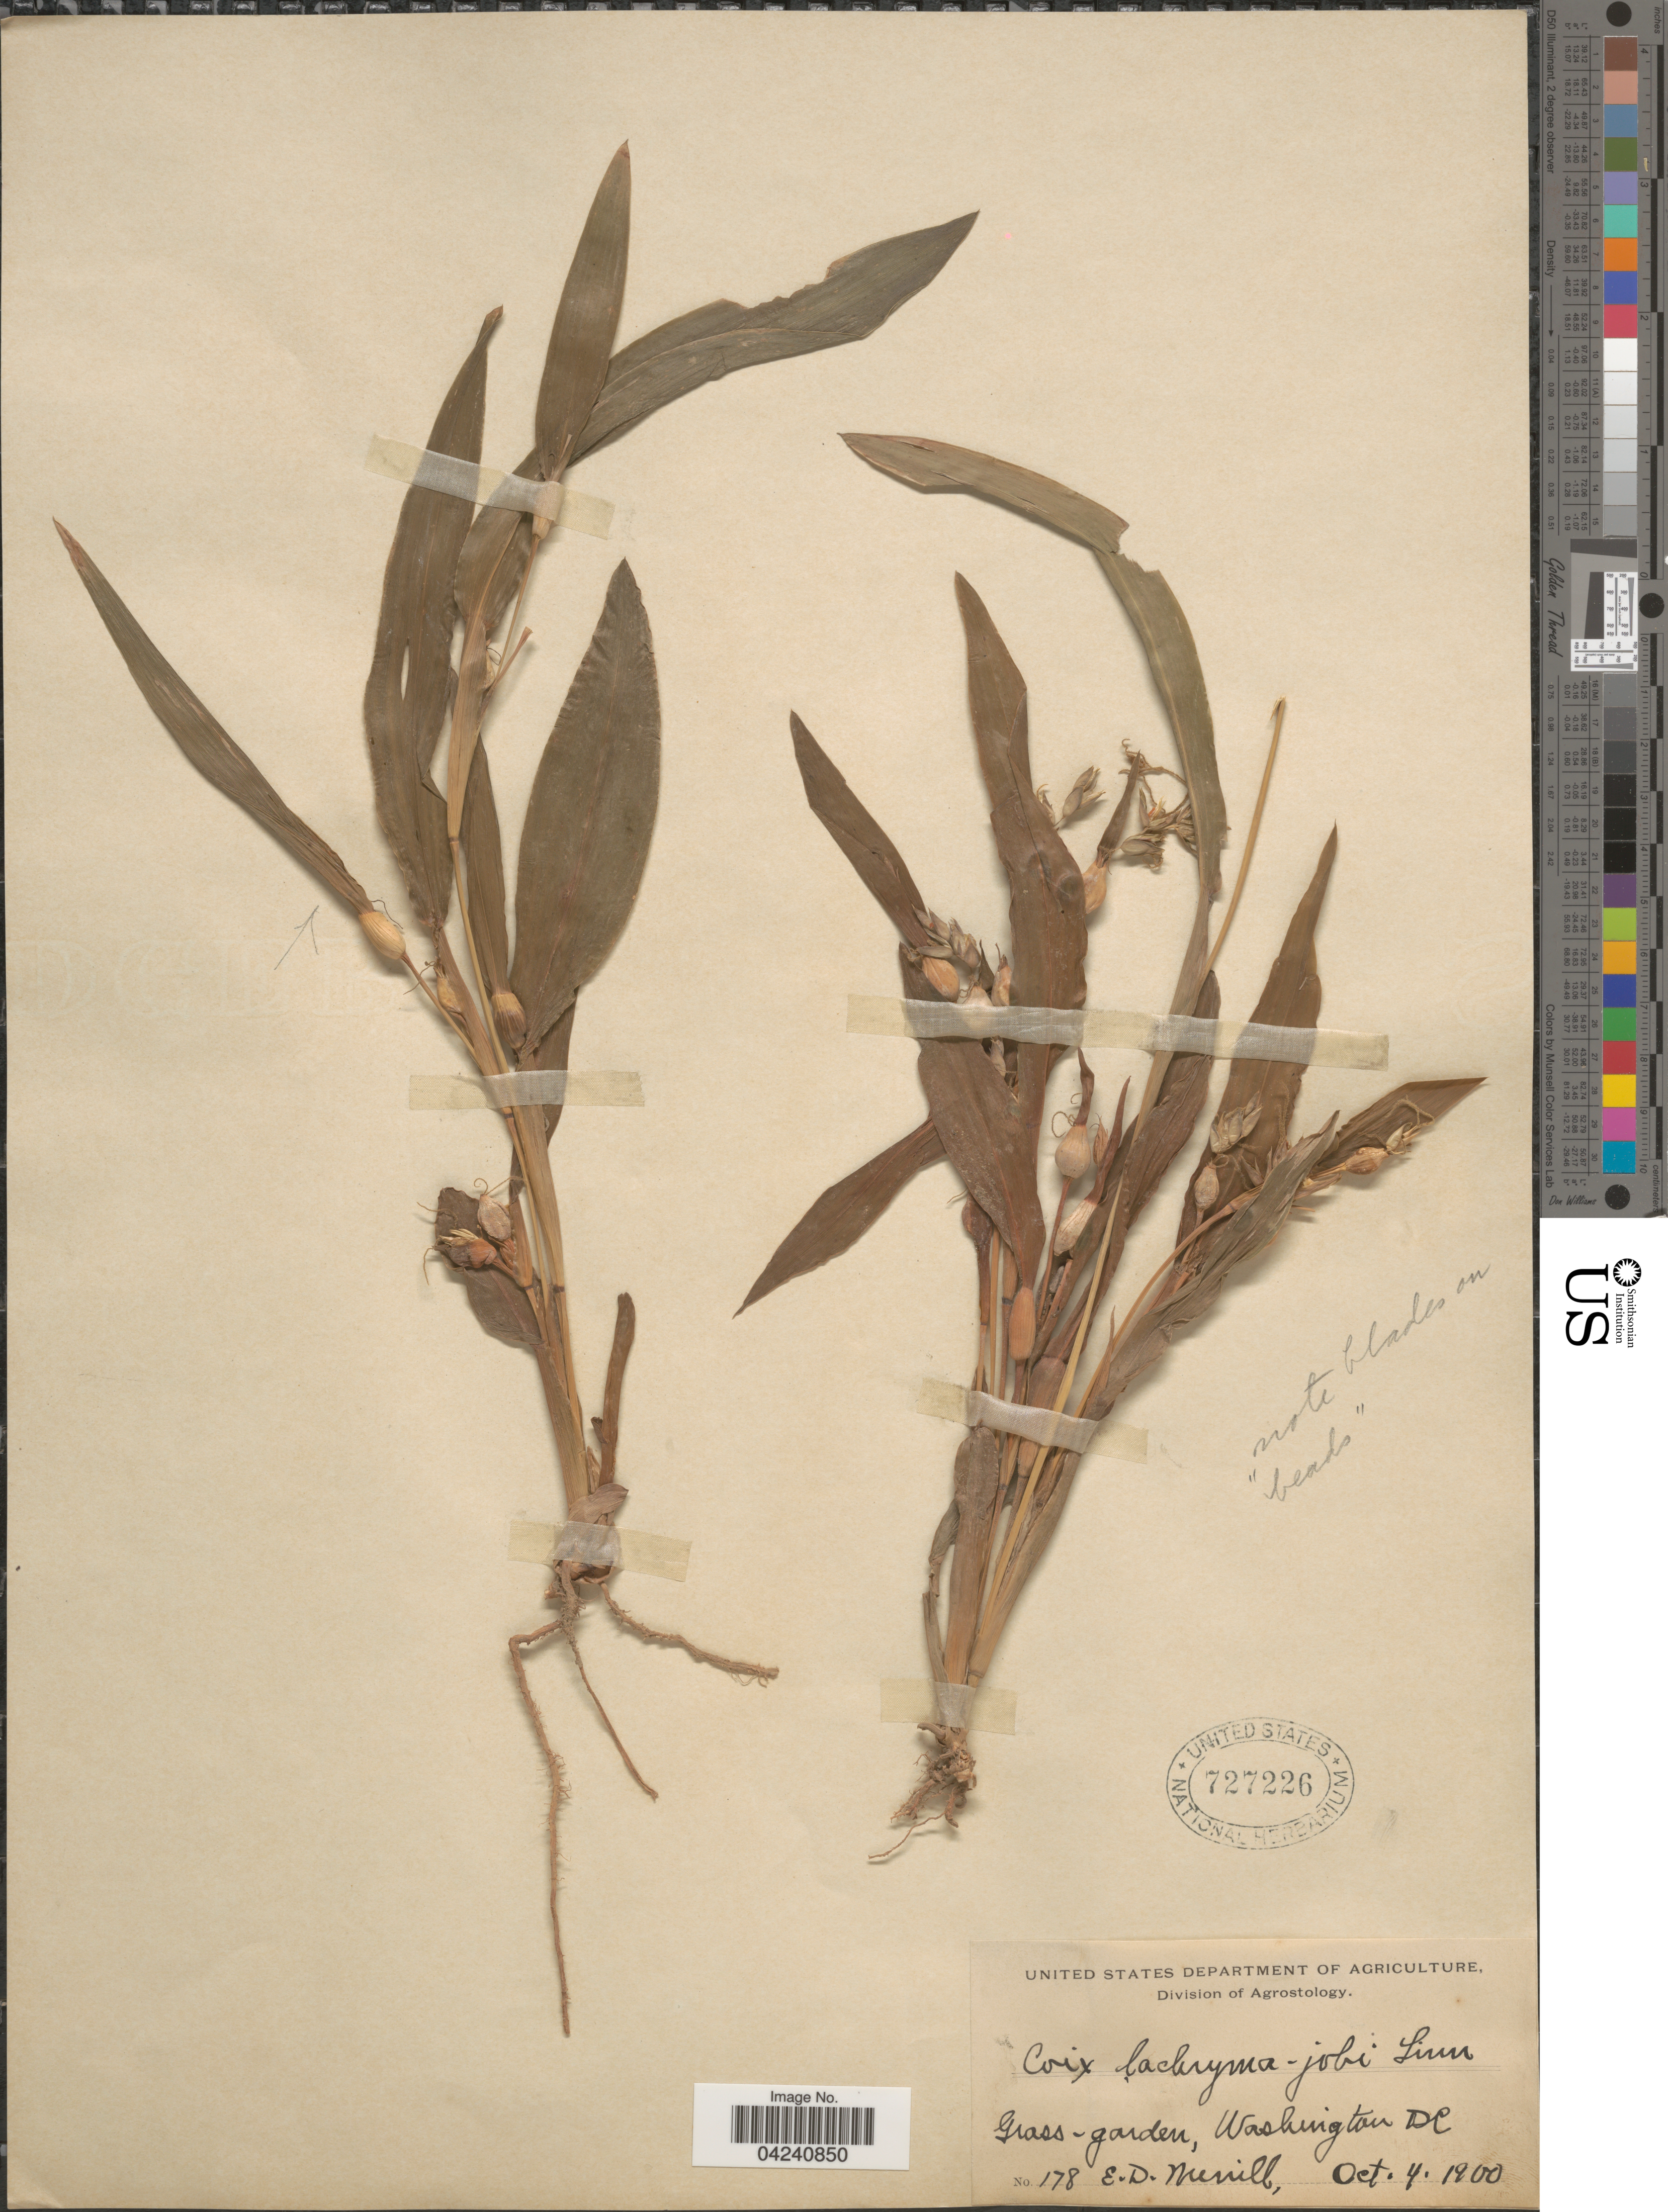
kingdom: Plantae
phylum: Tracheophyta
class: Liliopsida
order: Poales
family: Poaceae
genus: Coix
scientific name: Coix lacryma-jobi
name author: L.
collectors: E. D. Merrill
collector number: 178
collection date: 1900-10-04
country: United States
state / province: District of Columbia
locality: Washington DC.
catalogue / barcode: US 727226